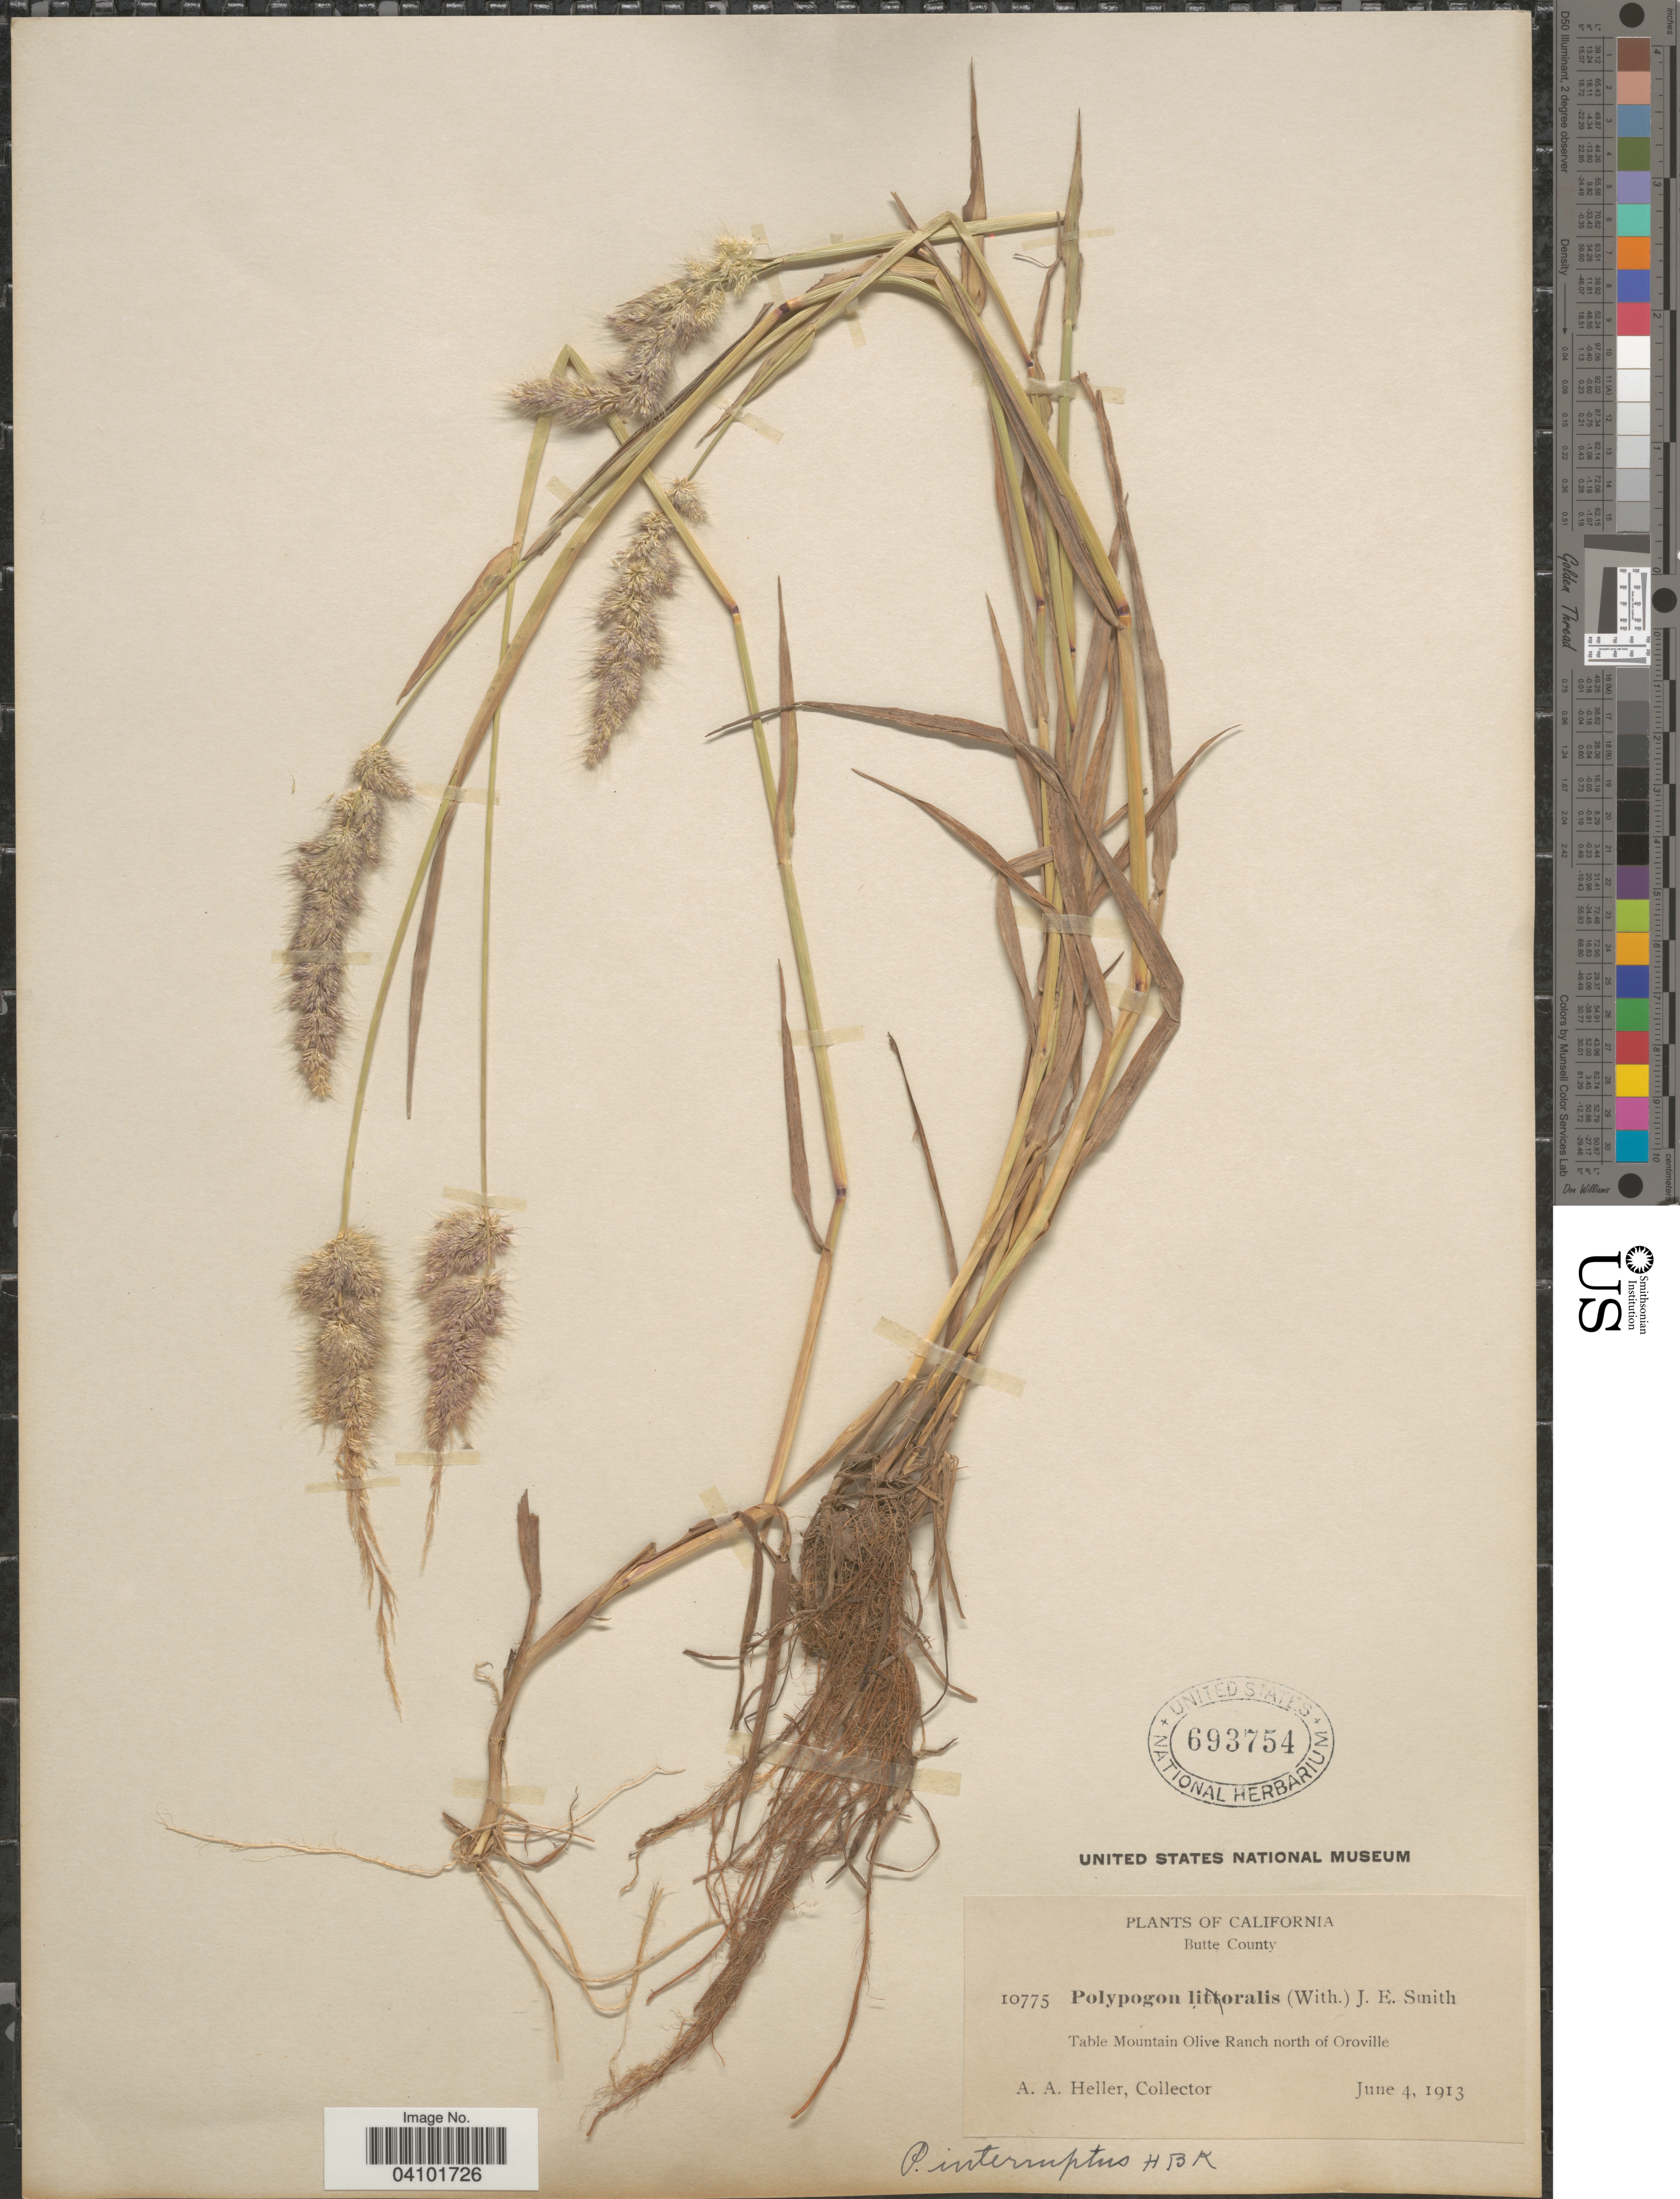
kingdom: Plantae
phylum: Tracheophyta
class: Liliopsida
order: Poales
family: Poaceae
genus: Polypogon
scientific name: Polypogon australis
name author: Brongn.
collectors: A. A. Heller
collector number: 10775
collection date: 1913-06-04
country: United States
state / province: California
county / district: Butte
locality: Butte County. Table Mountain Olive Ranch north of Oroville.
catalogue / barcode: US 693754